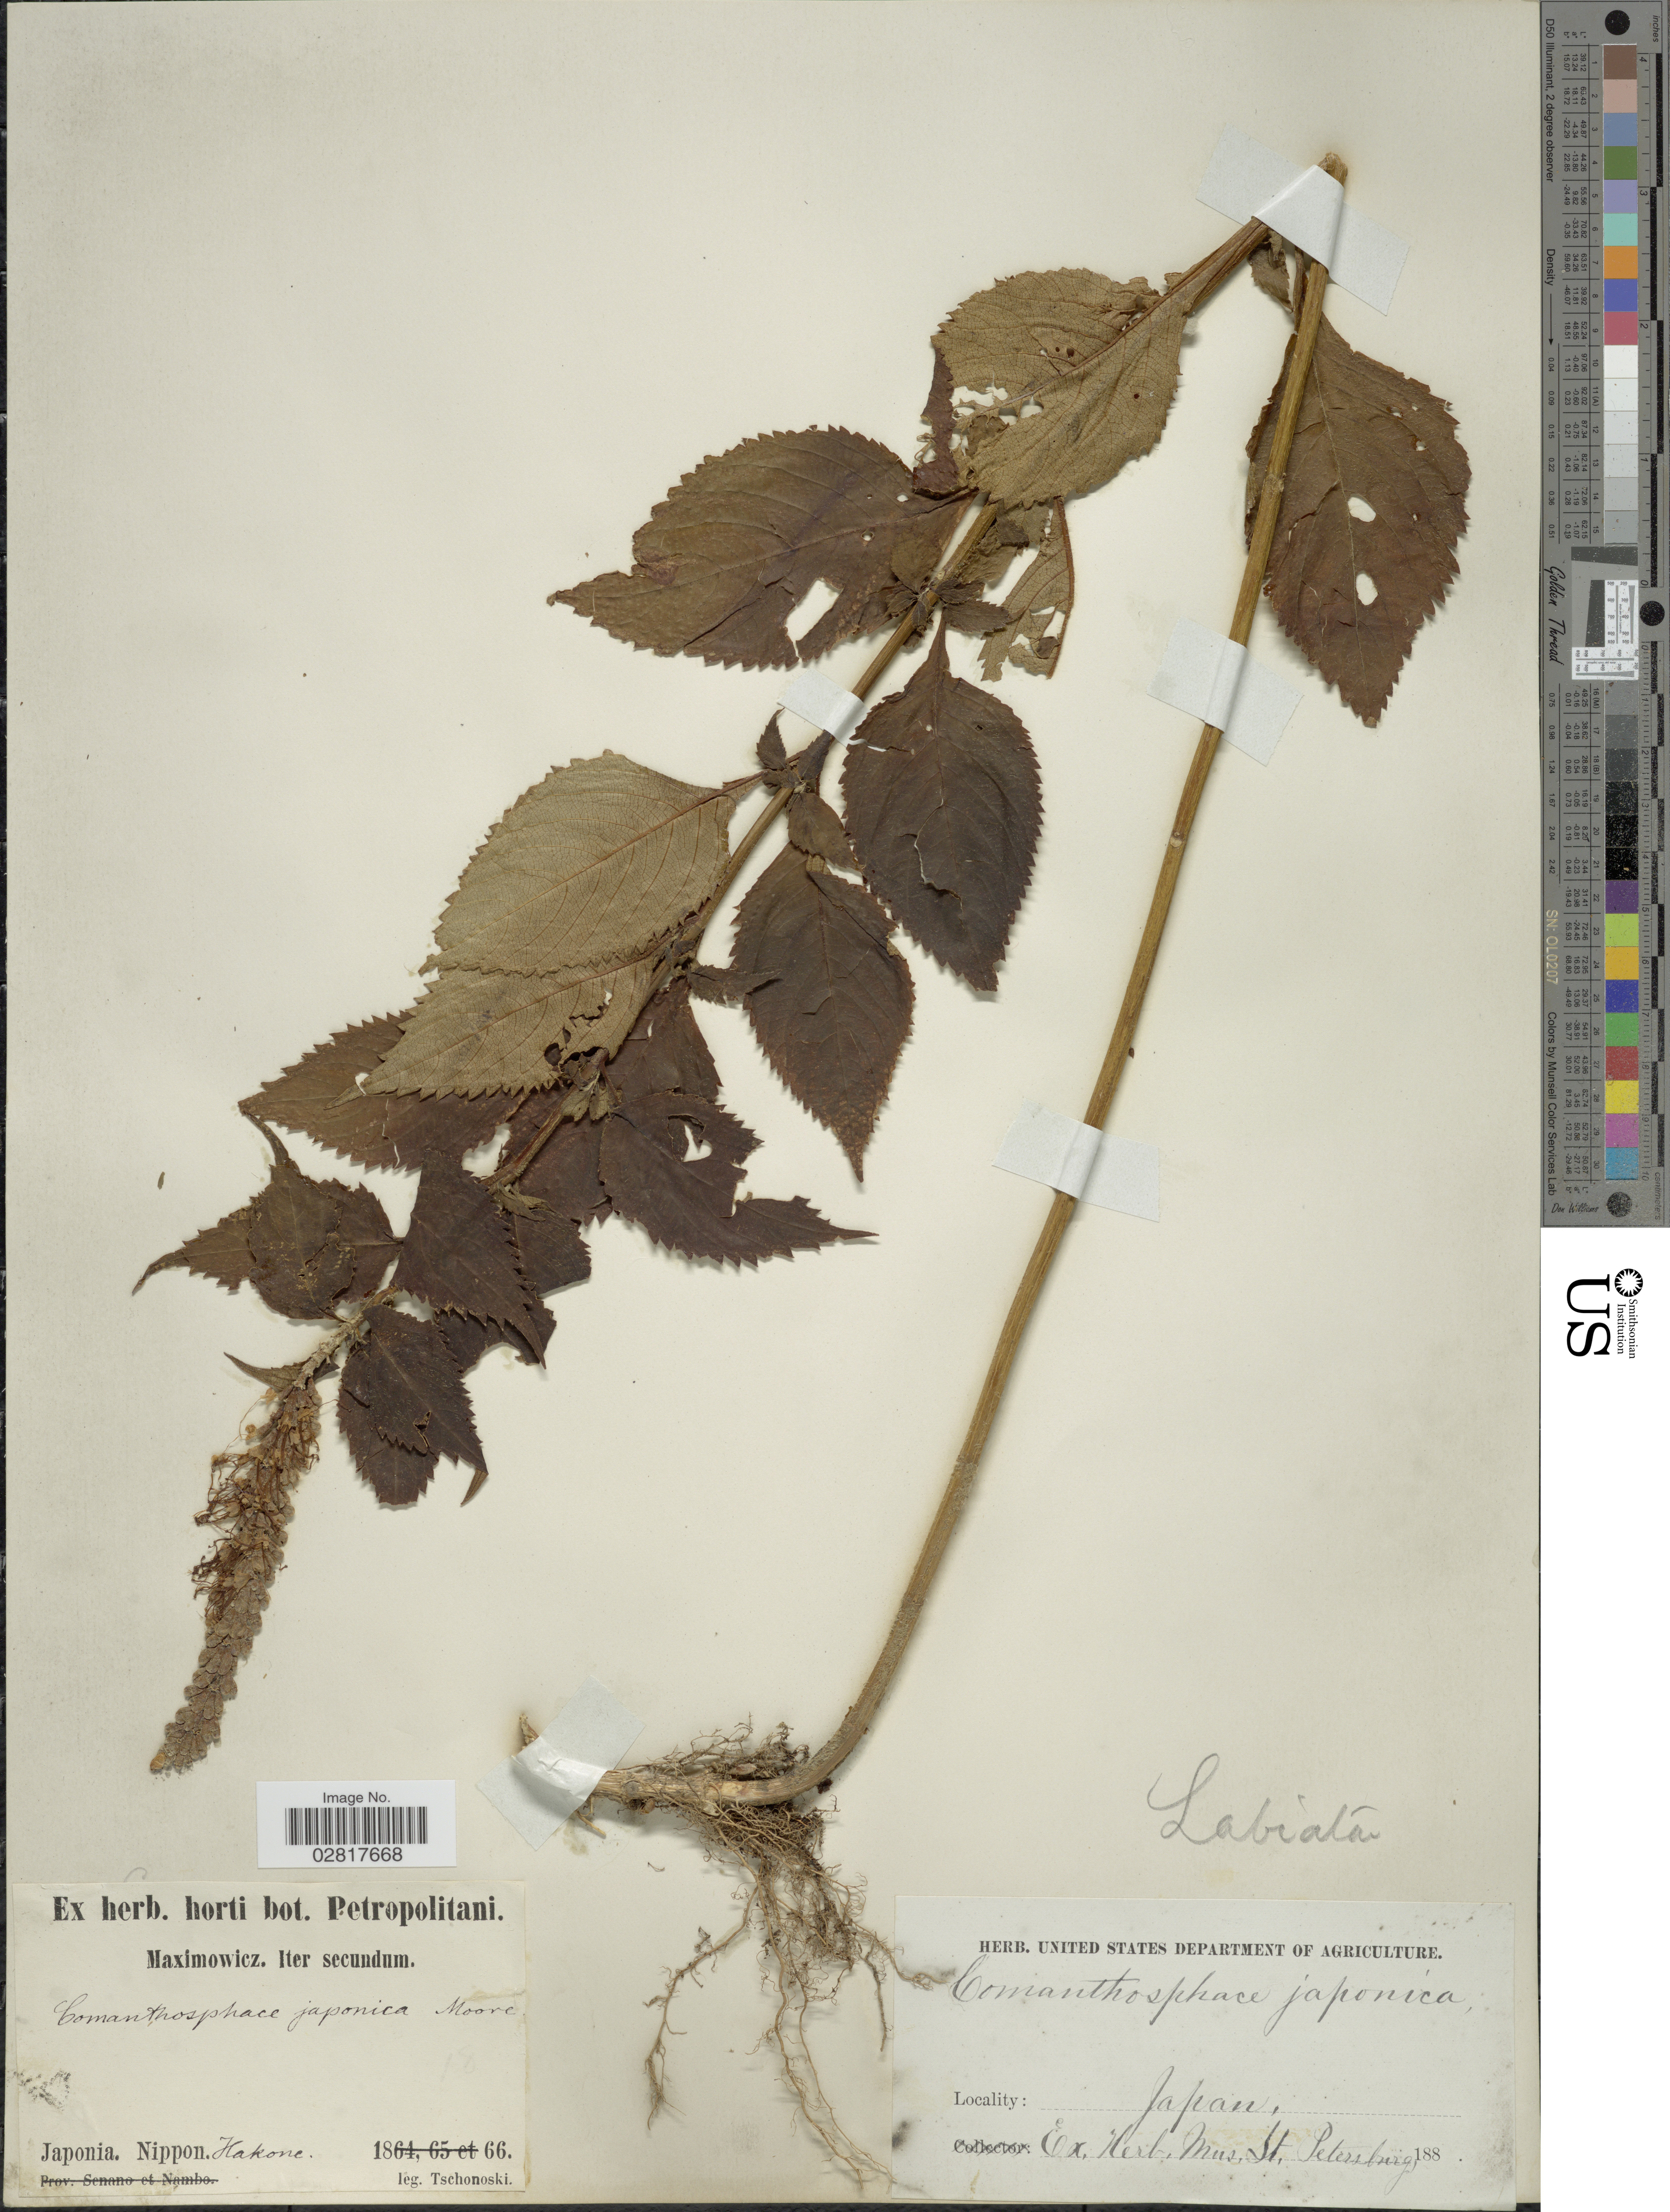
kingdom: Plantae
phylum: Tracheophyta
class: Magnoliopsida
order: Lamiales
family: Lamiaceae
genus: Comanthosphace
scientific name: Comanthosphace japonica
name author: (Miq.) S. Moore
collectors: -. Tschonoski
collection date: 1866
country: Japan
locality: Nippon. Hakone.